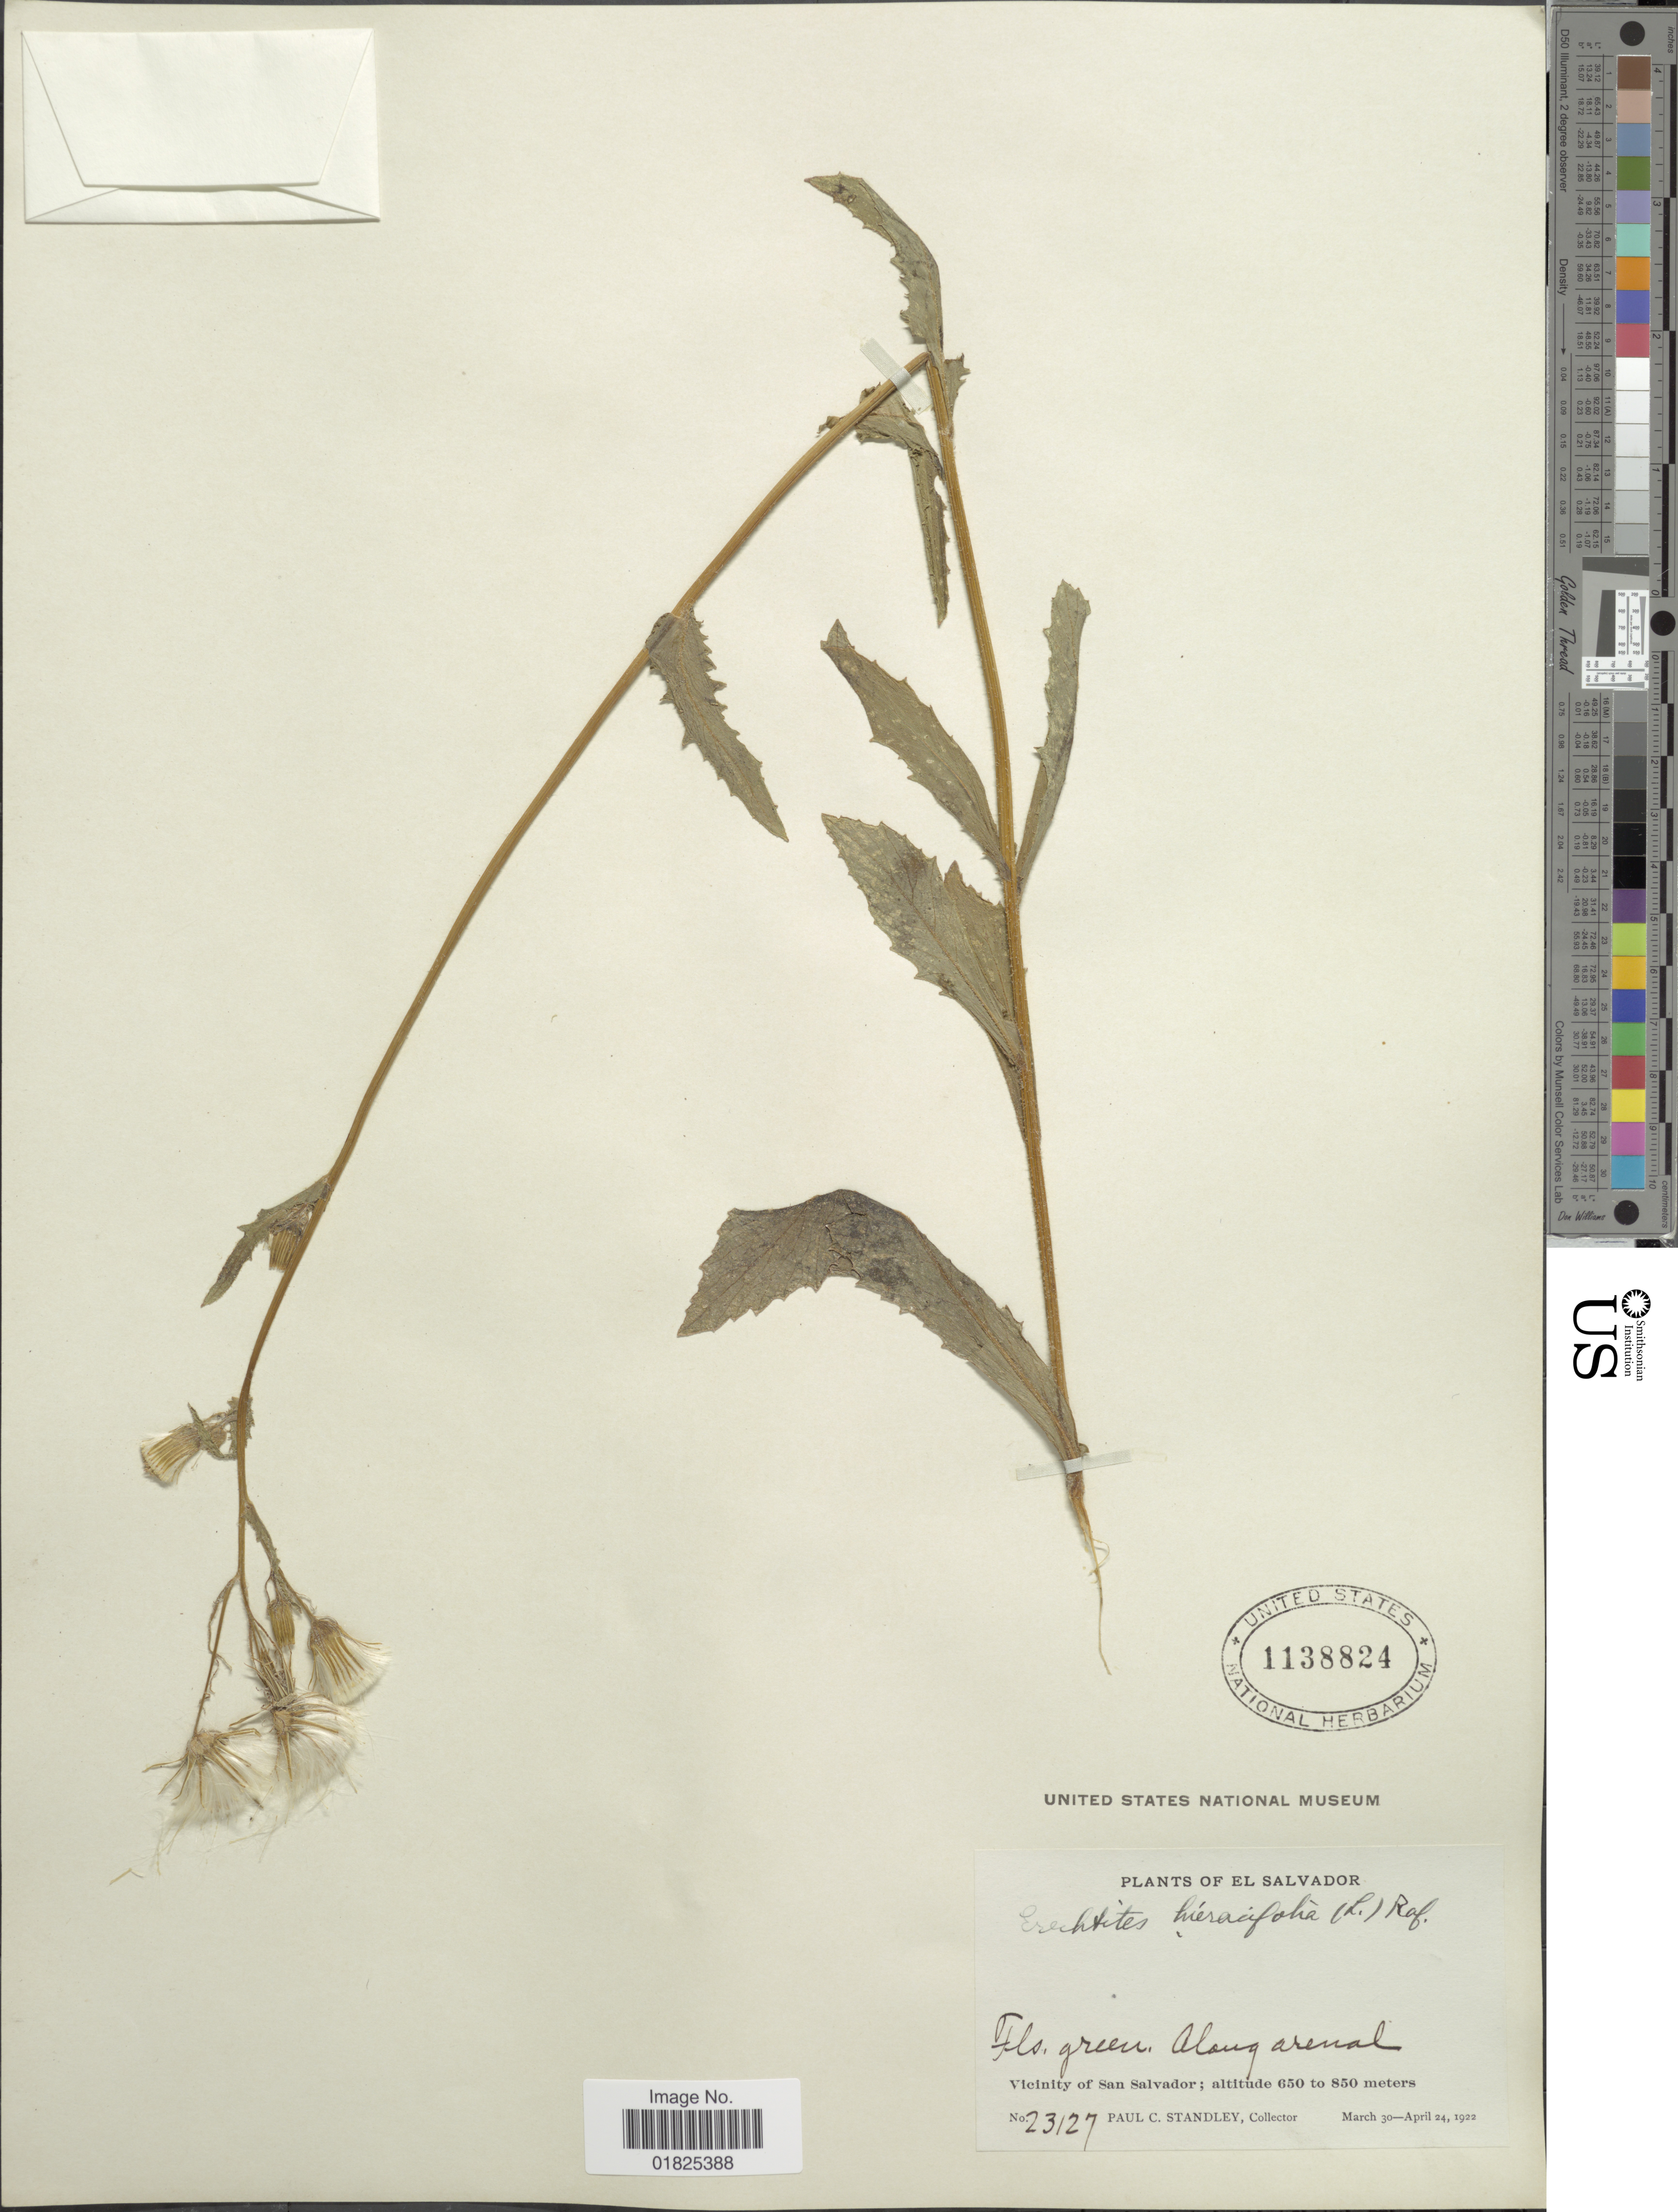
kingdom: Plantae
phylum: Tracheophyta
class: Magnoliopsida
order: Asterales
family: Asteraceae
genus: Erechtites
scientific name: Erechtites hieraciifolius var. cacaliodes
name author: (Fisch. ex Spreng.) Less. ex Griseb.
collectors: P. C. Standley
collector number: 23127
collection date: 1922-03-30/1922-04-24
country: El Salvador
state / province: San Salvador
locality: Along arenal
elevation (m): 650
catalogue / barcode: US 1138824